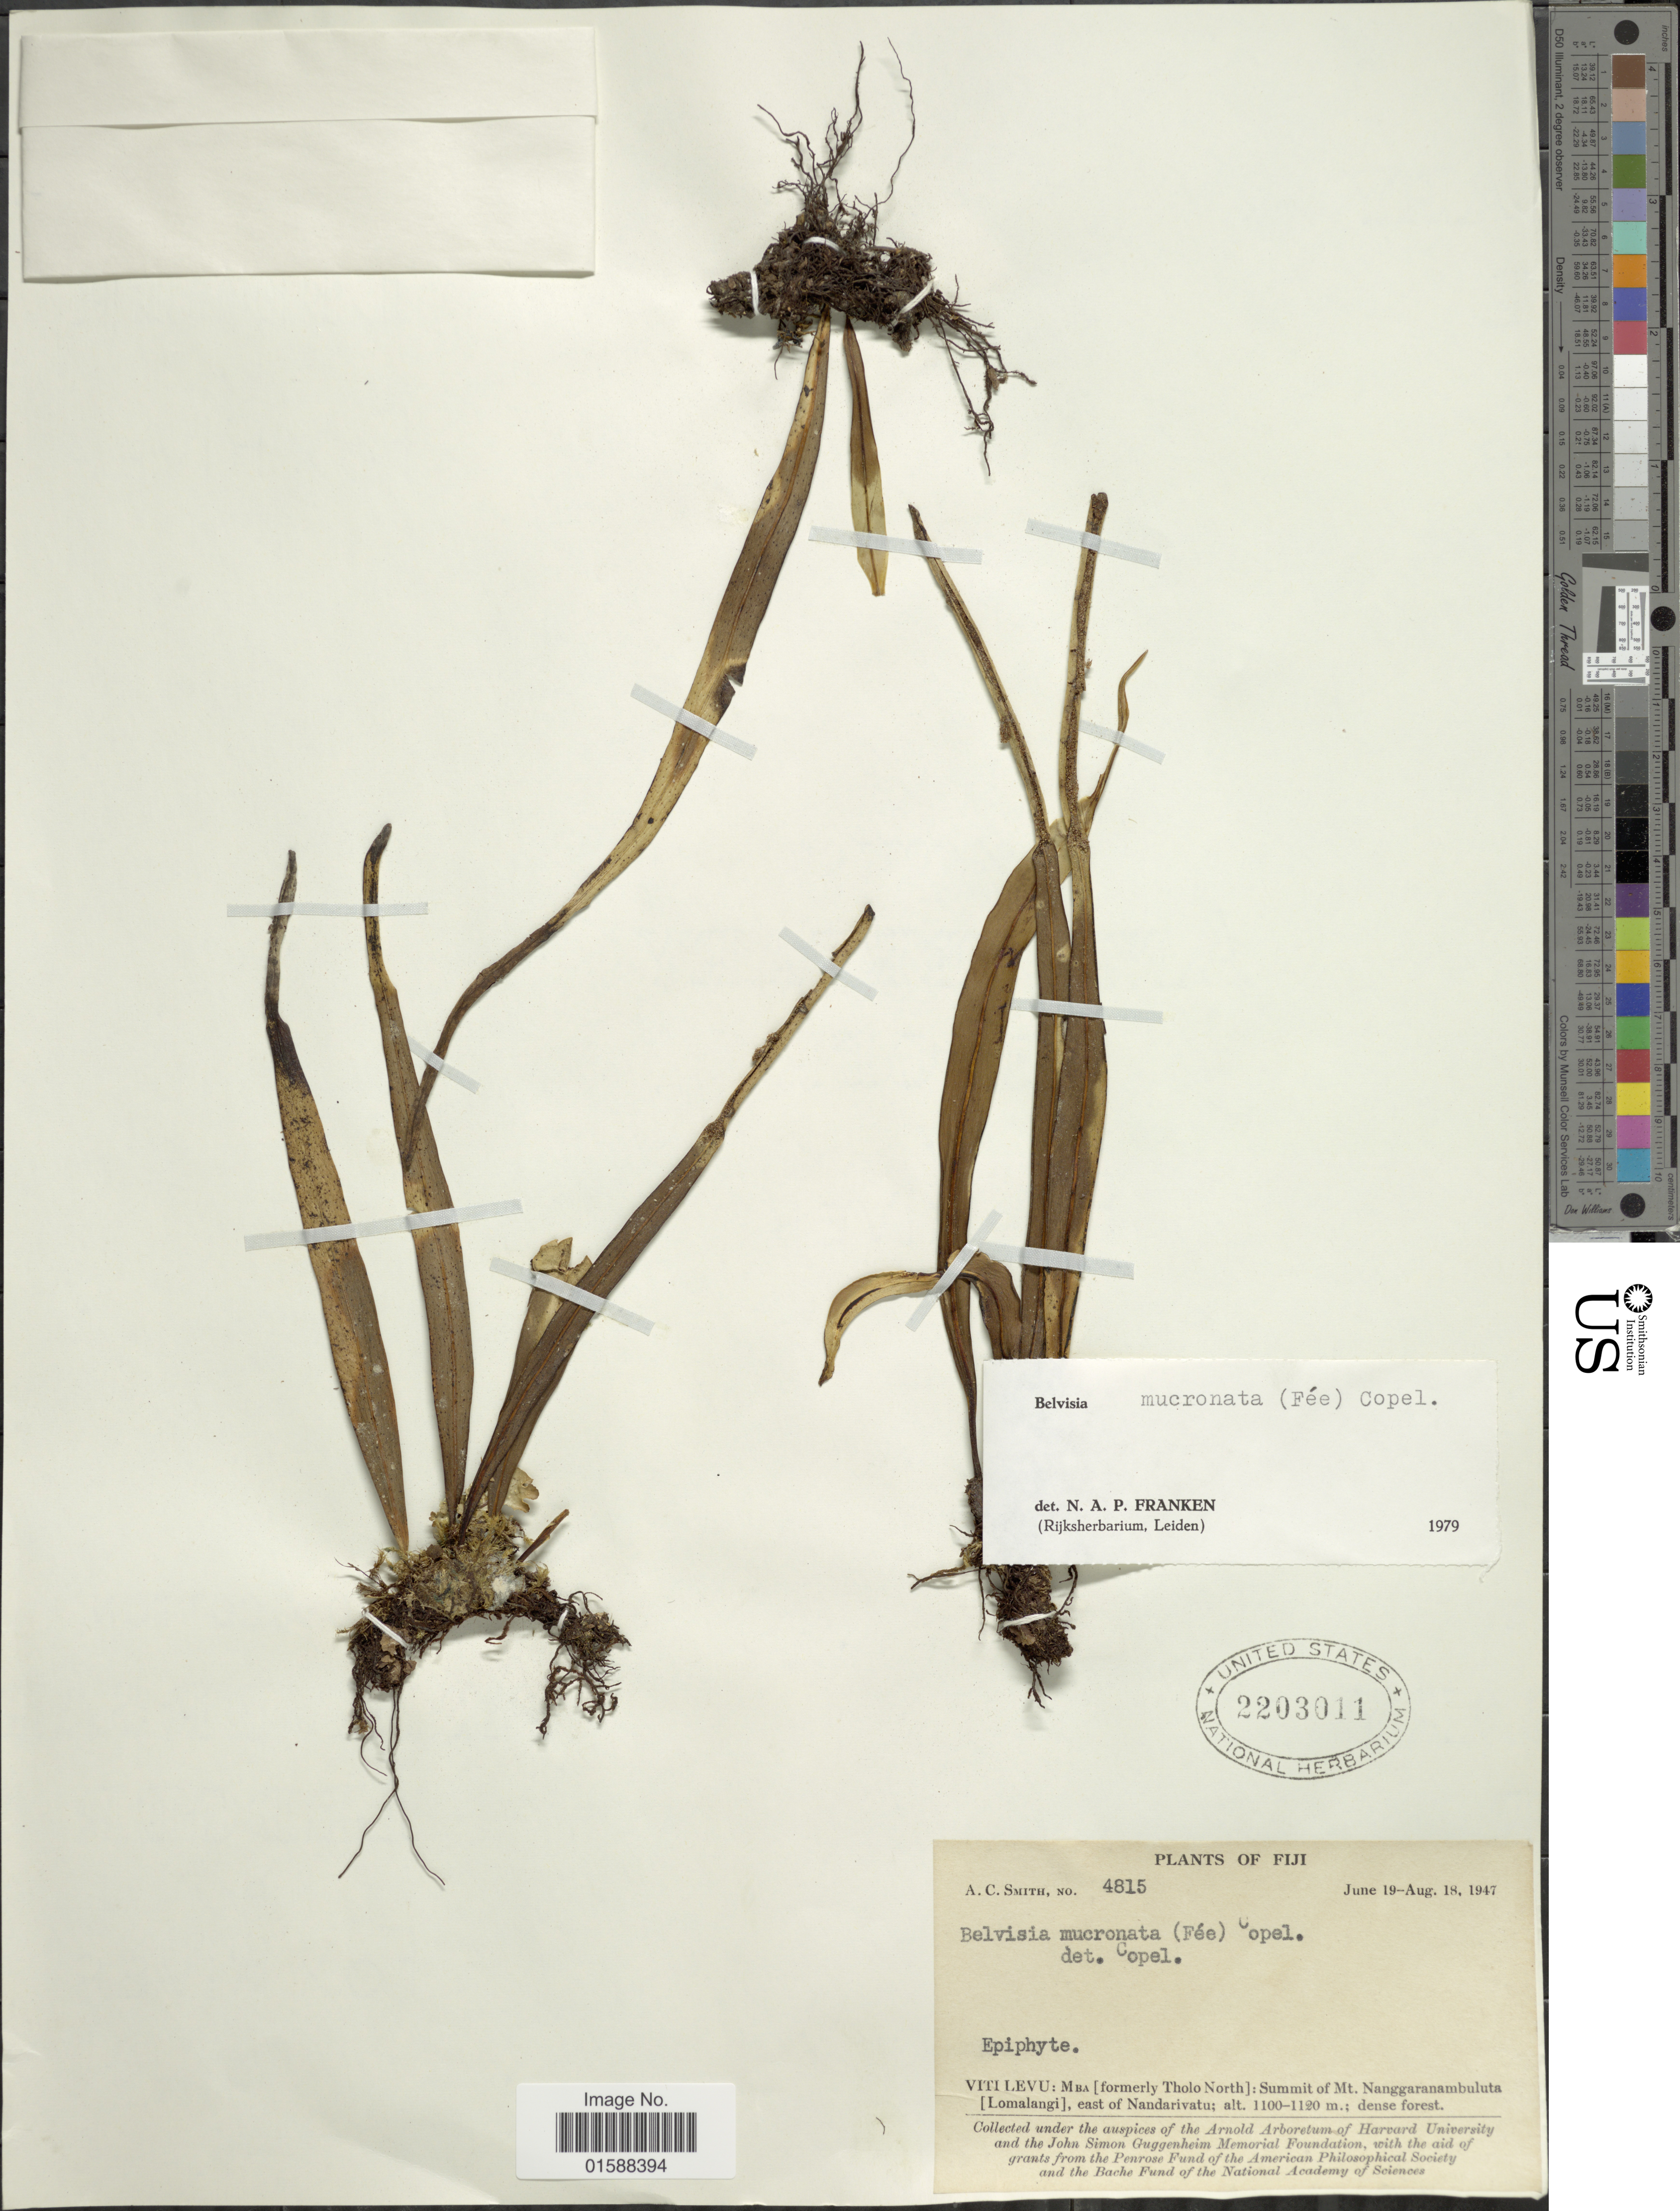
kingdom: Plantae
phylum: Tracheophyta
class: Polypodiopsida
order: Polypodiales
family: Polypodiaceae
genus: Lepisorus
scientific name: Lepisorus mucronatus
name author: (Fée) Li S. Wang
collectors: A. C. Smith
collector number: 4815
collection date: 1947-06-19/1947-08-18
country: Fiji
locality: Viti Levu: Mba [formerly Tholo North]: Summit of Mt. Nanggaranambuluta [Lomanlangi], east of Nandarivatu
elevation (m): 1100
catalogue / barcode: US 2203011